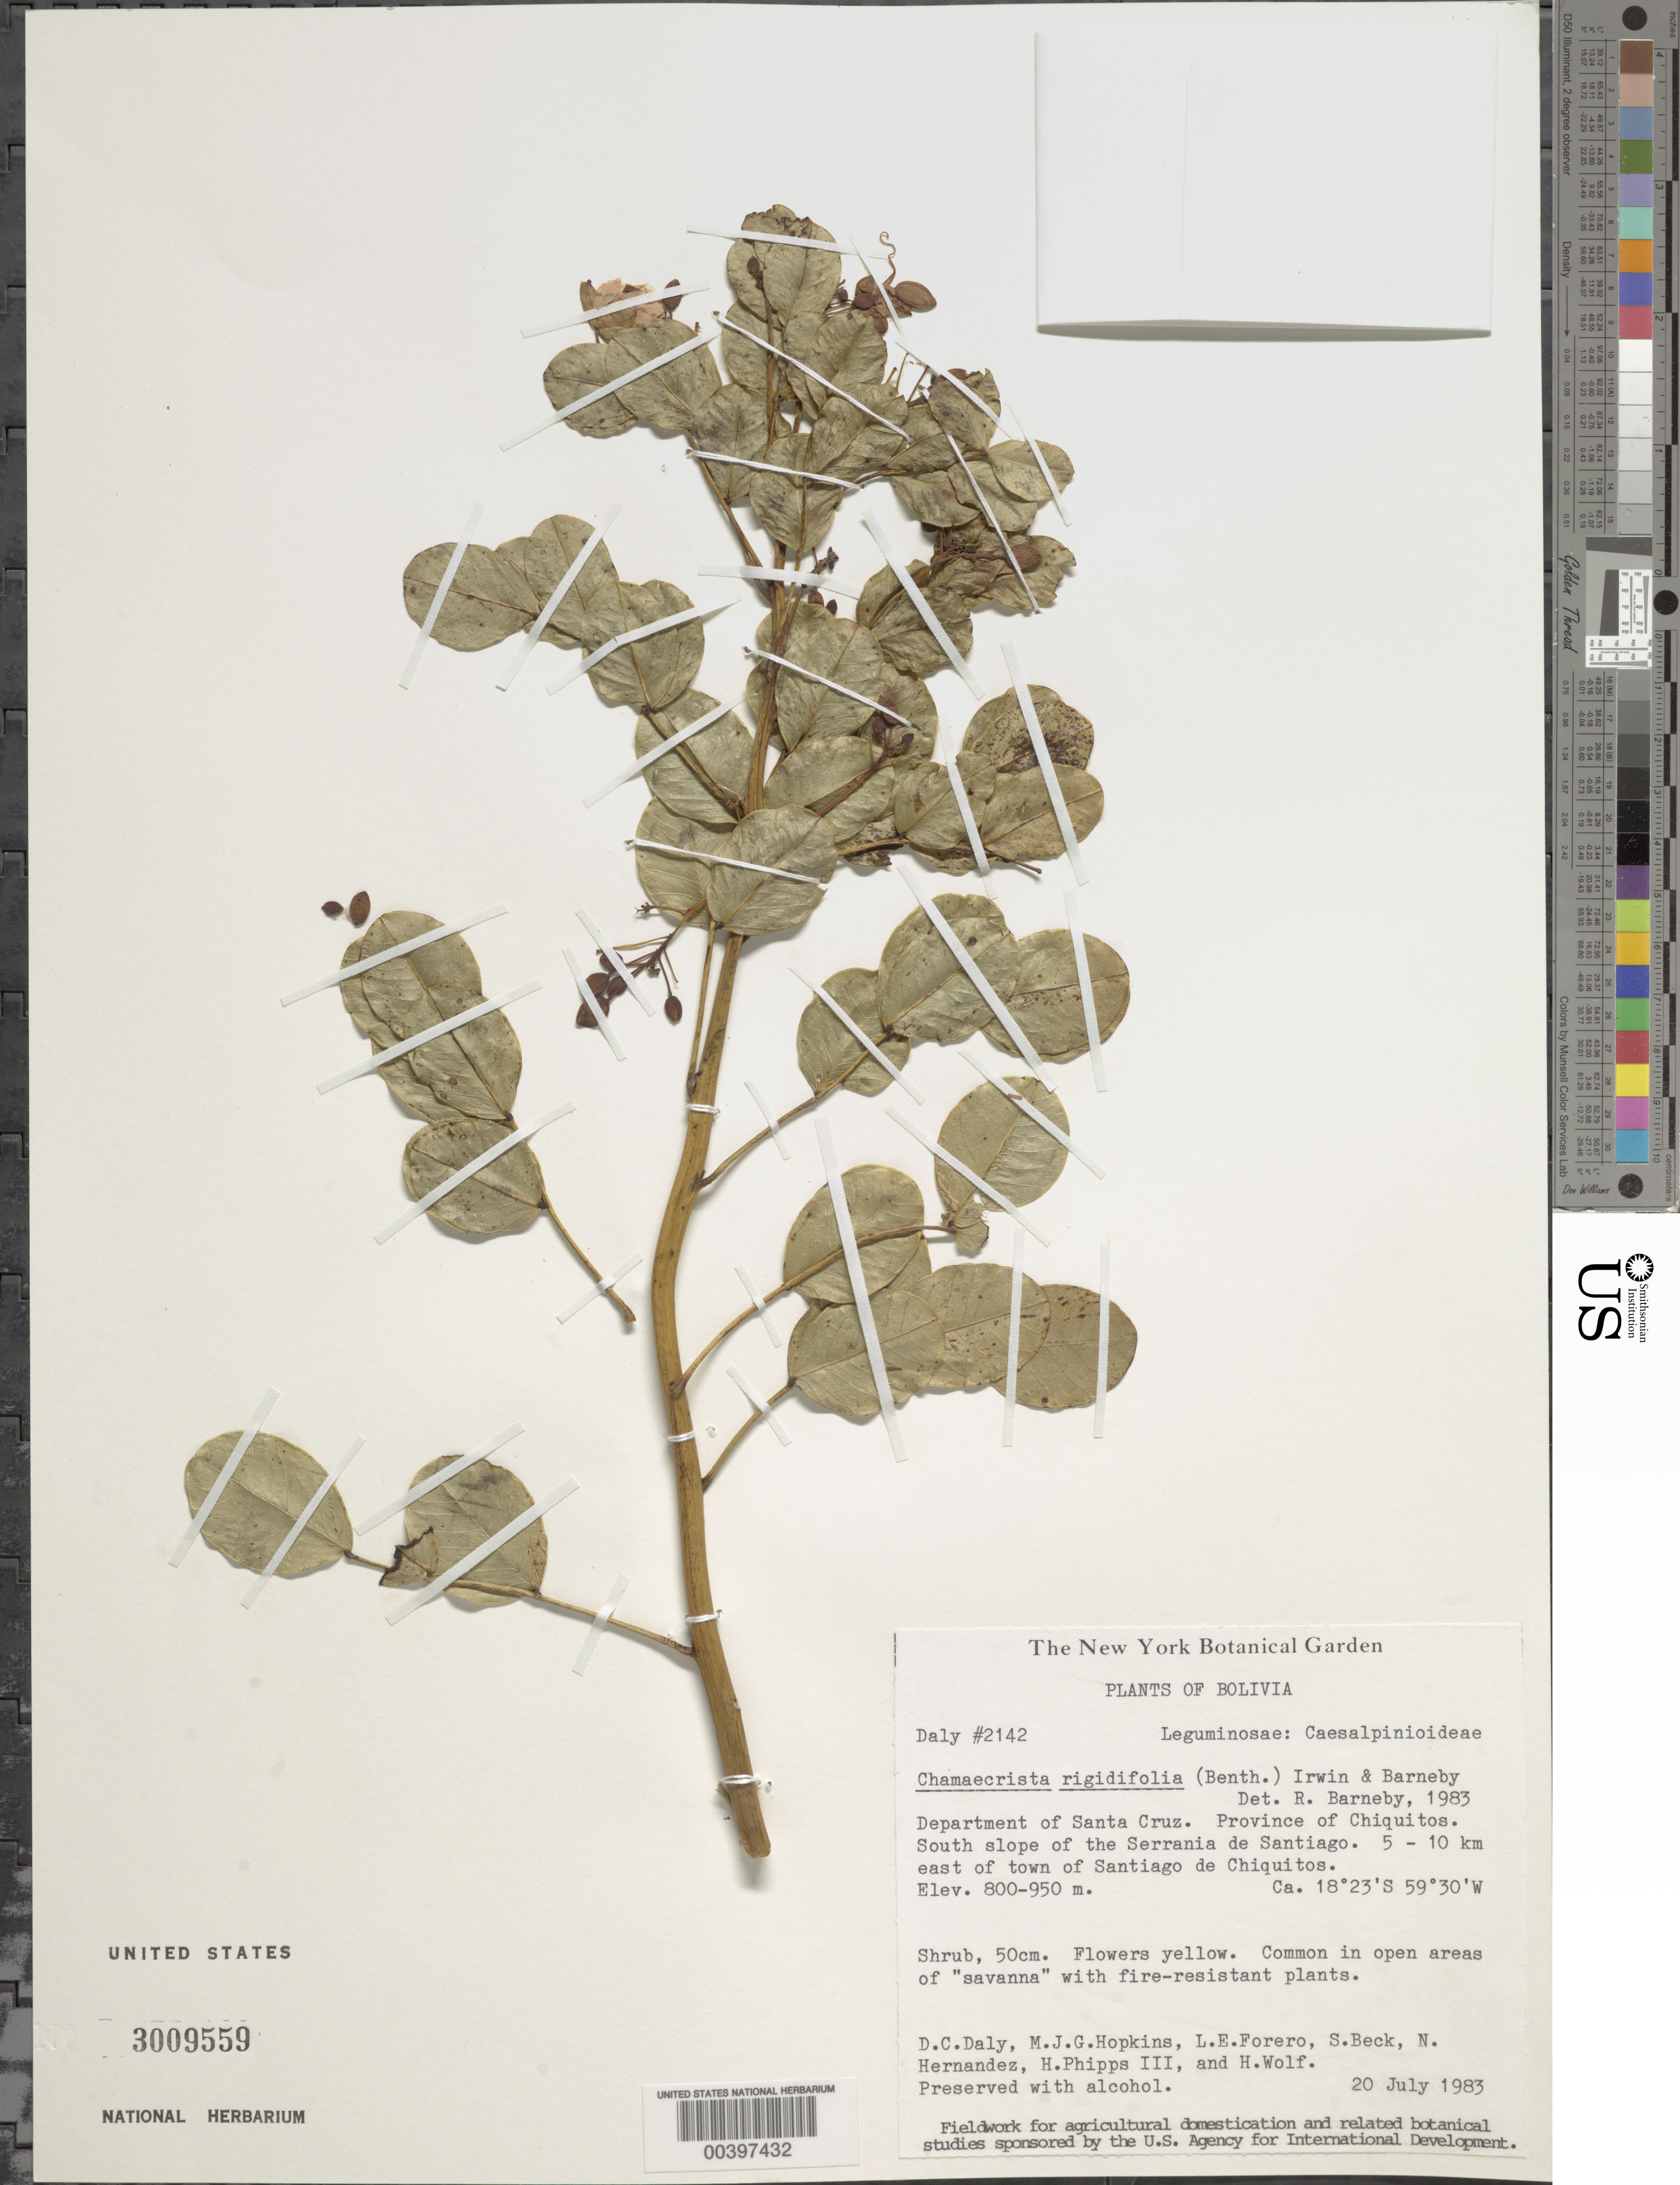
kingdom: Plantae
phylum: Tracheophyta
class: Magnoliopsida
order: Fabales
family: Fabaceae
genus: Chamaecrista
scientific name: Chamaecrista rigidifolia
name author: (Benth.) H.S. Irwin & Barneby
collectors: D. C. Daly, M. J. G. Hopkins, L. E. Forero, S. G. Beck, N. Hernandez, H. Phipps & H. Wolf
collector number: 2142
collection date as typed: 20 Jul 1983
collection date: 1983-07-20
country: Bolivia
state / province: Santa Cruz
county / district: Chiquitos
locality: S slope of the Serrania de Santiago; 5-10 km E of town of Santiago de Chiquitos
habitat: In open areas of "savanna" with fire resistant plants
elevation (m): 800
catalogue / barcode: US 3009559